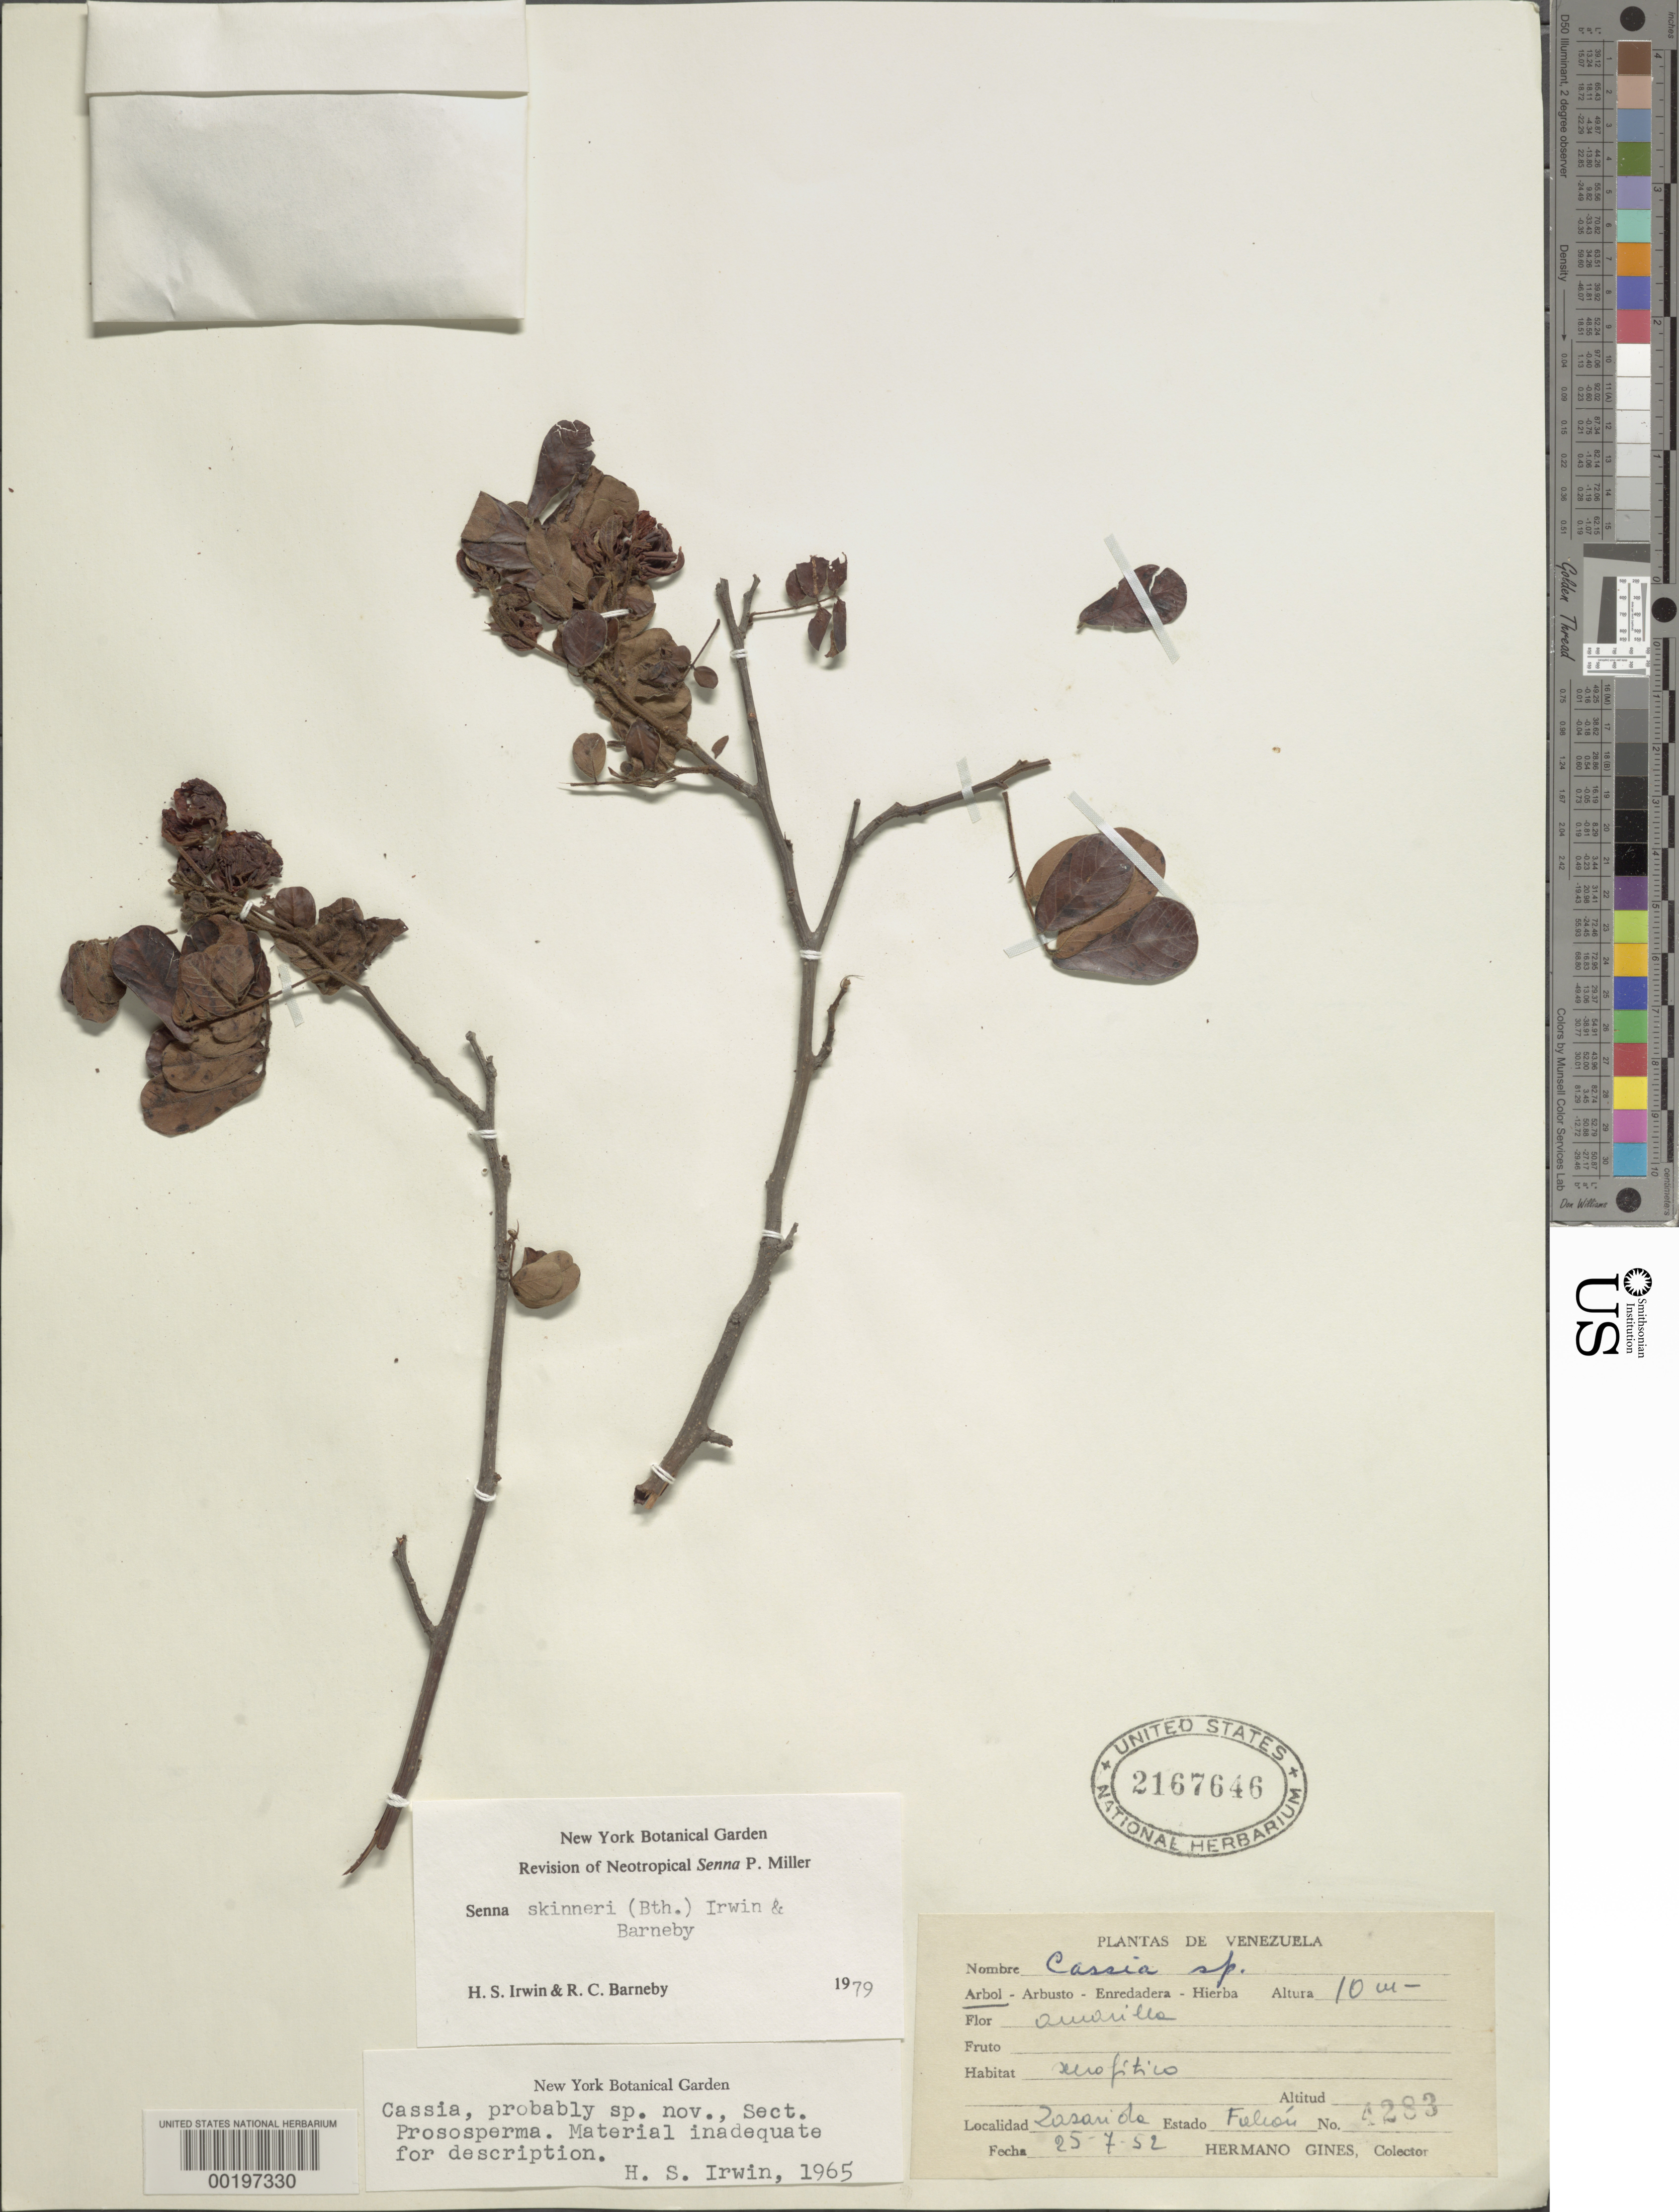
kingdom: Plantae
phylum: Tracheophyta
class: Magnoliopsida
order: Fabales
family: Fabaceae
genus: Chamaecrista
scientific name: Chamaecrista skinneri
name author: Benth.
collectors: Bro. Gines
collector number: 4283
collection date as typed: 25 Jul 1952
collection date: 1952-07-25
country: Venezuela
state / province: Falcón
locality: Zasaride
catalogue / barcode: US 2167646